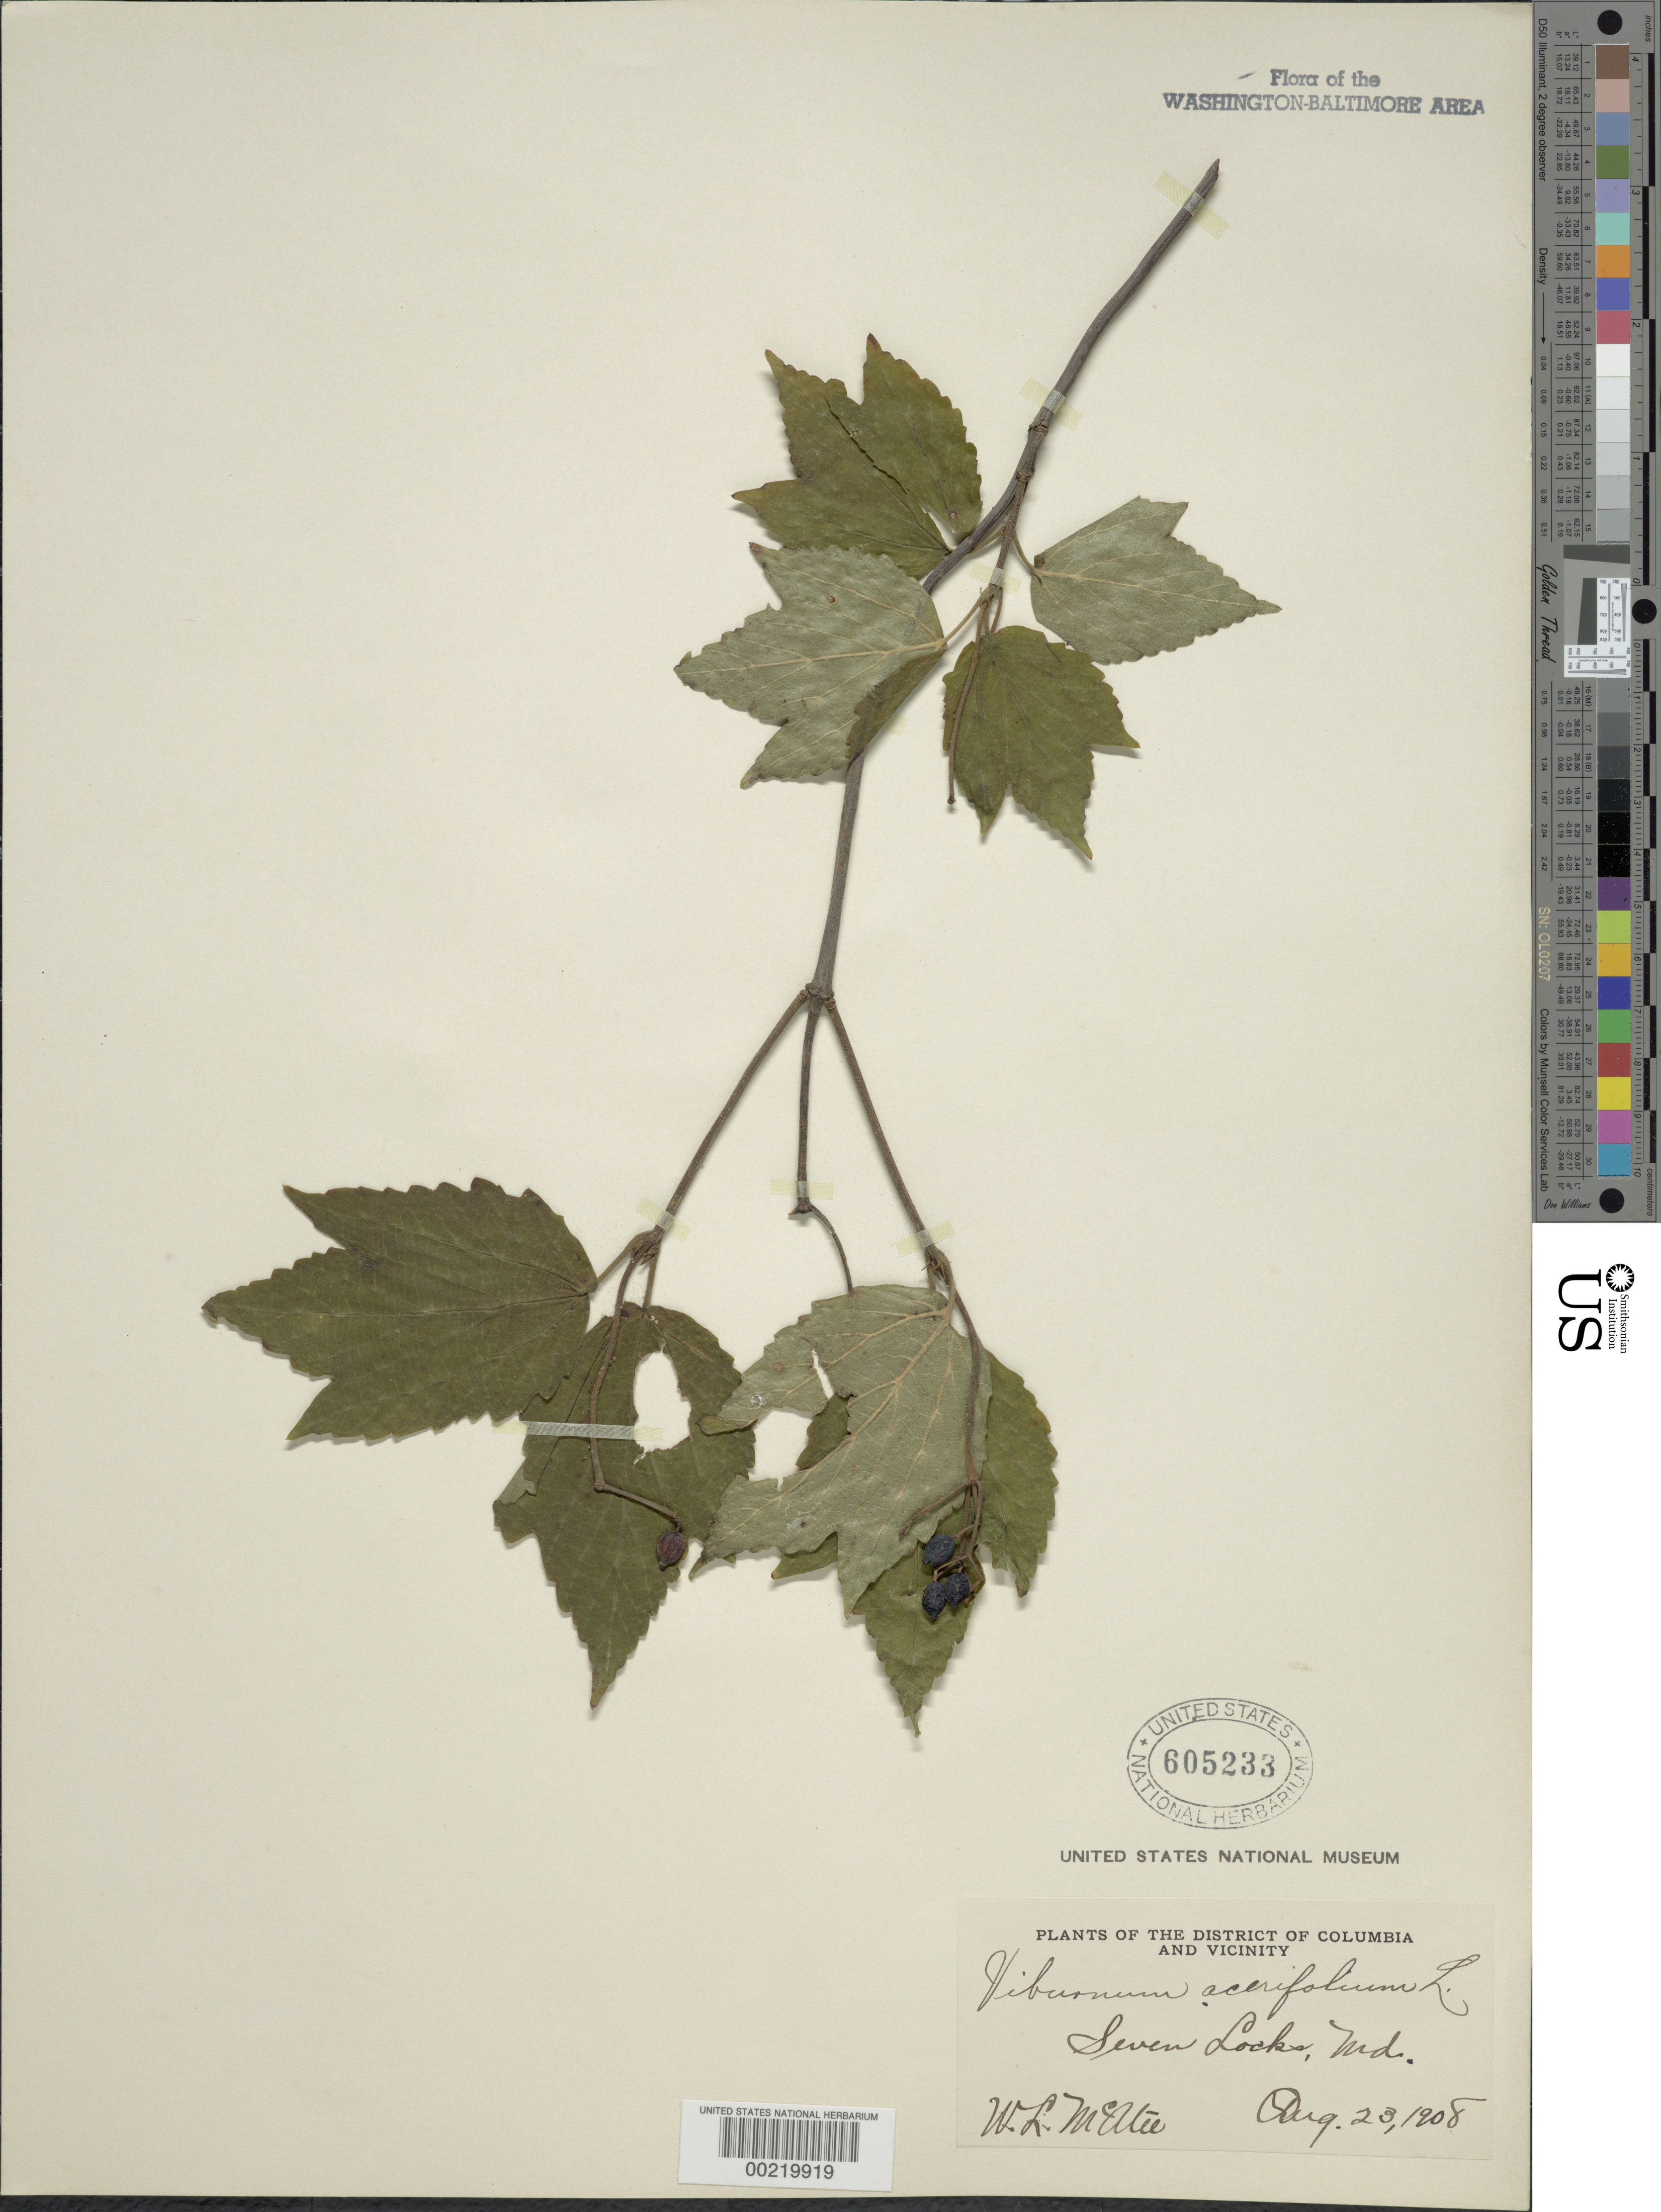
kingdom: Plantae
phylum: Tracheophyta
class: Magnoliopsida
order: Dipsacales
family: Viburnaceae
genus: Viburnum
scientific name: Viburnum acerifolium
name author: L.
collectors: W. McAtee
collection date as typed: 23 Aug 1908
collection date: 1908-08-23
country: United States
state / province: Maryland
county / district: Montgomery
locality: Seven Locks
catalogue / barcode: US 605233